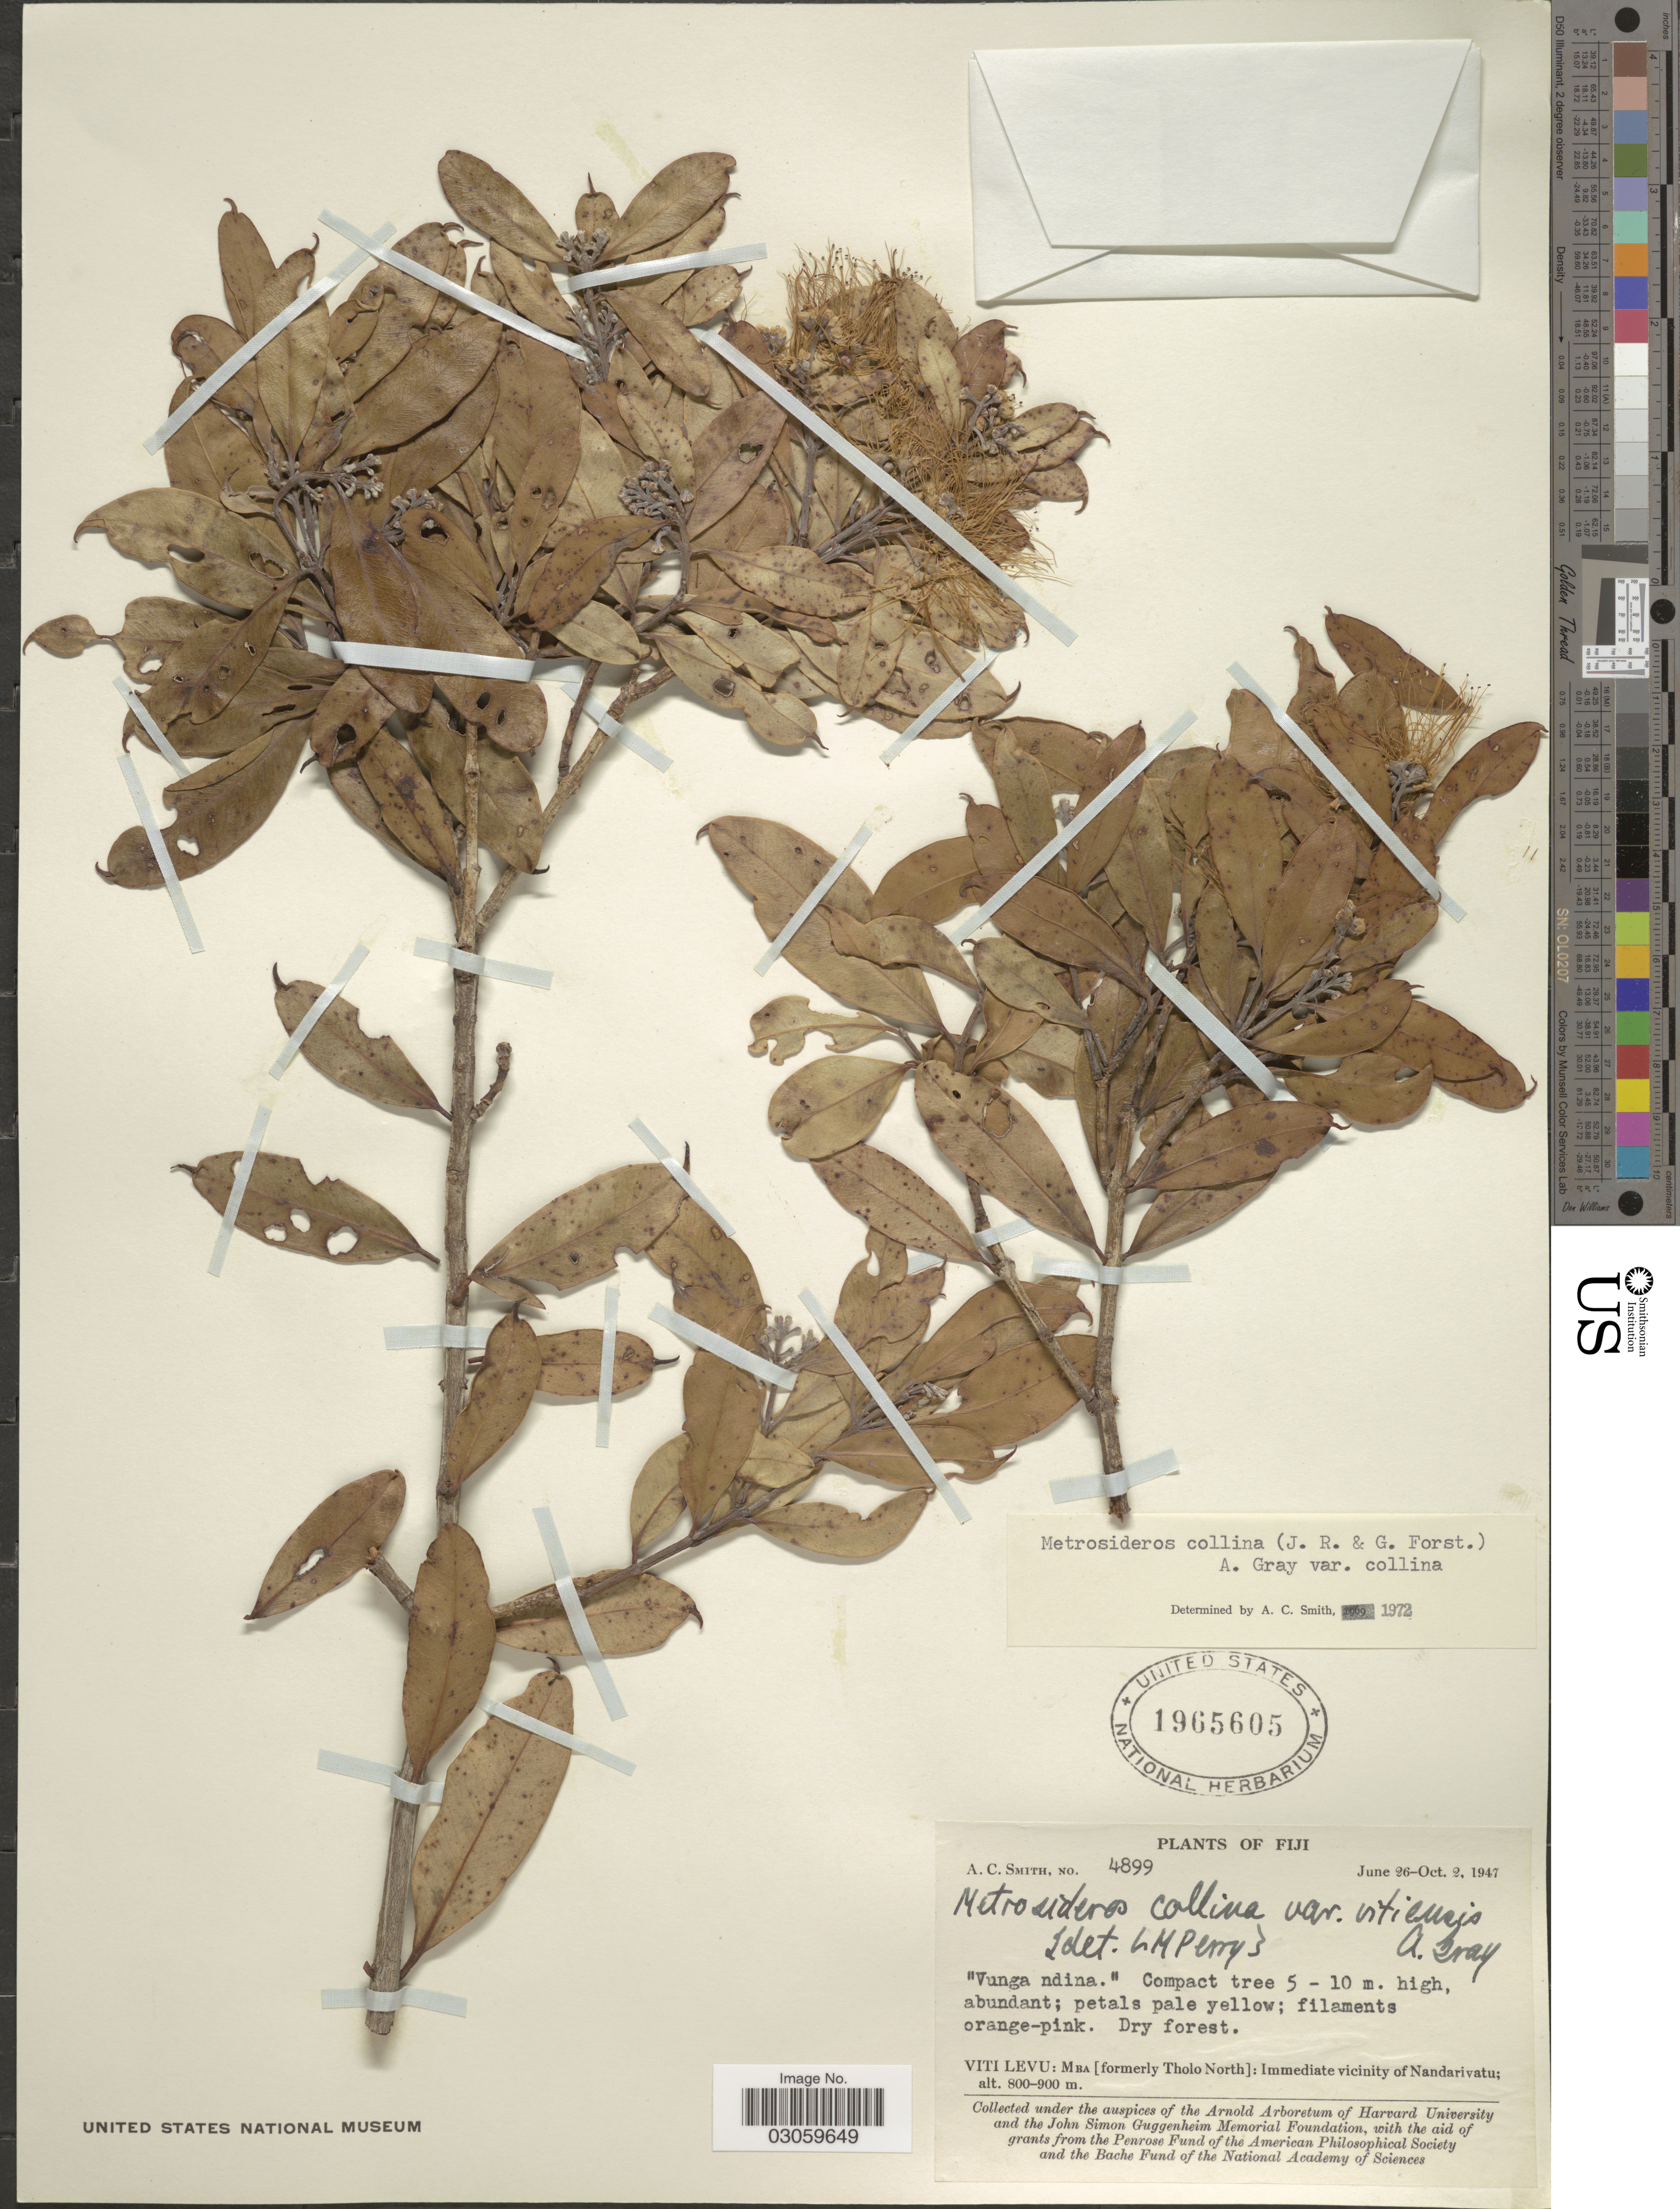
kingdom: Plantae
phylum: Tracheophyta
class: Magnoliopsida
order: Myrtales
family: Myrtaceae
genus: Metrosideros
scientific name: Metrosideros collina var. collina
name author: (J.R. Forst. & G. Forst.) A. Gray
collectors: A. C. Smith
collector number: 4899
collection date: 1947-06-26/1947-10-02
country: Fiji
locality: Viti Levu: Mba [formerly Tholo North]: Immediate vicinity of Nandarivatu.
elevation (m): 800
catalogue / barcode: US 1965605